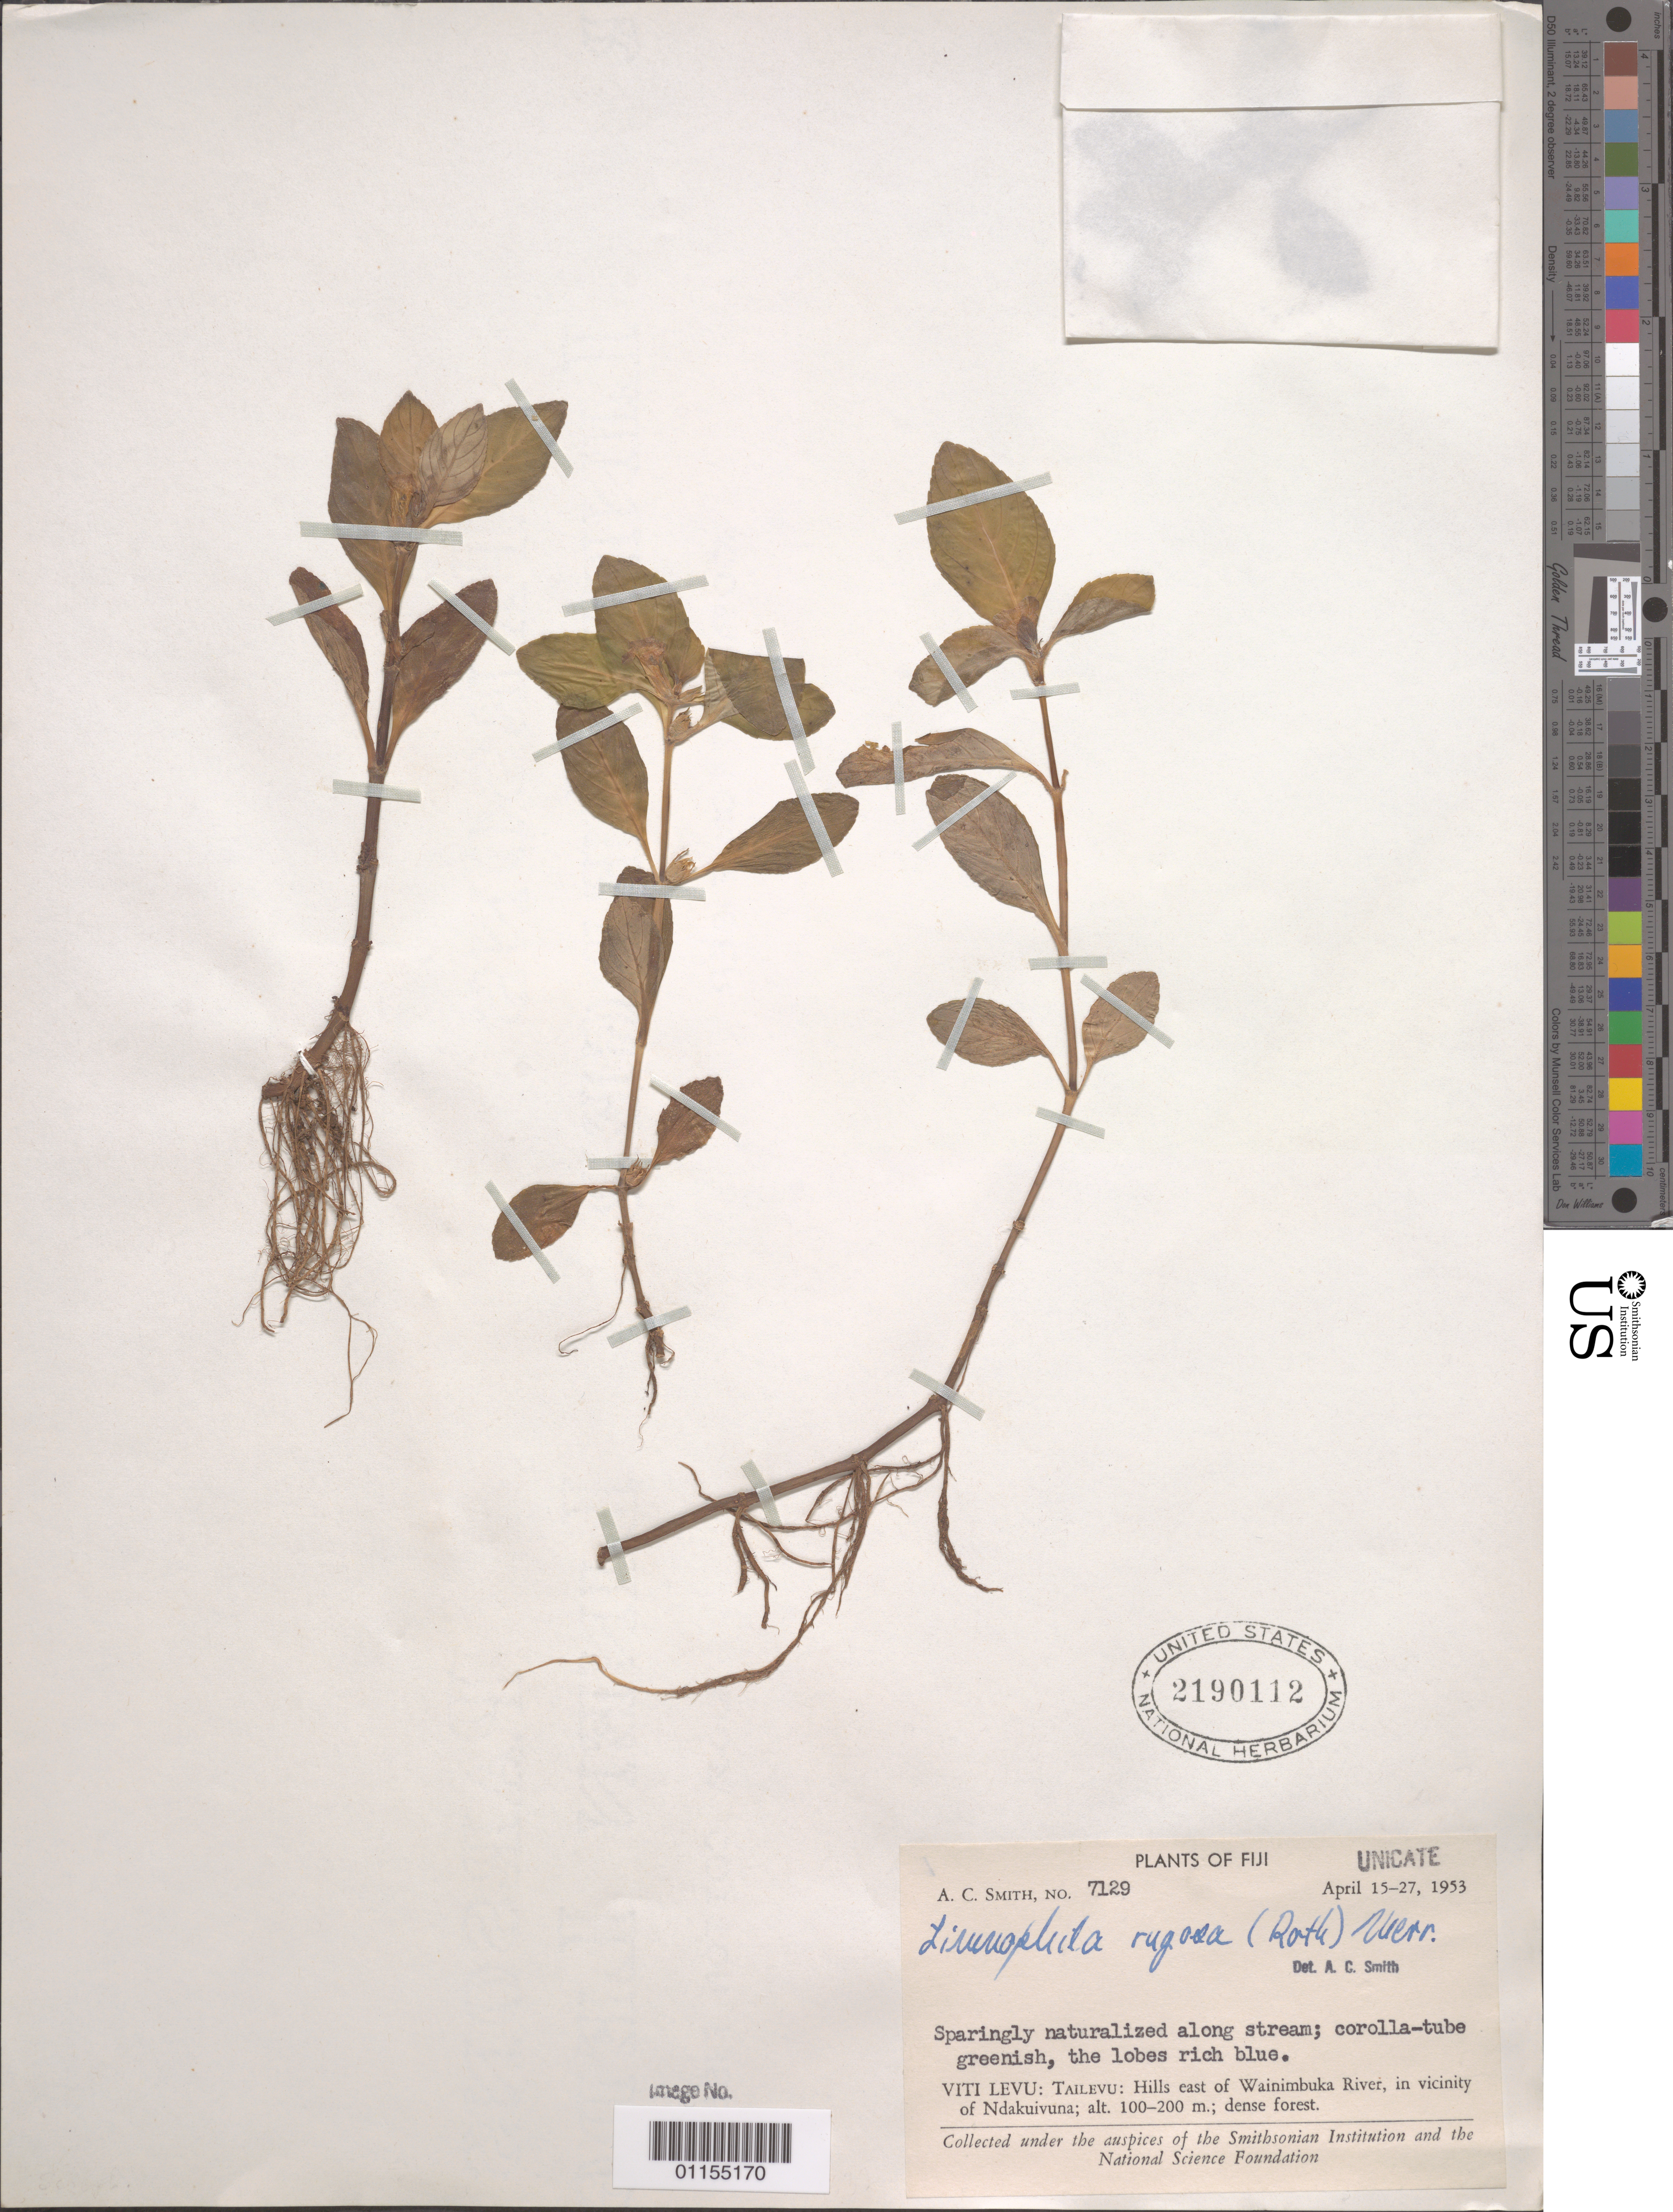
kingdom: Plantae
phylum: Tracheophyta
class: Magnoliopsida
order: Lamiales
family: Plantaginaceae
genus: Limnophila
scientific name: Limnophila rugosa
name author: (Roth) Merr.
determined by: Smith, A. C.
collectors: A. C. Smith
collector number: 7129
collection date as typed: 15 Apr 1953 to 27 Apr 1953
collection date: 1953-04-15/1953-04-27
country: Fiji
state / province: Central Division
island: Viti Levu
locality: Hills E of wainimbuka river, vicinity of ndakuivuna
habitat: Along stream. Dense forest.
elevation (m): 100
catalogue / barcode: US 2190112